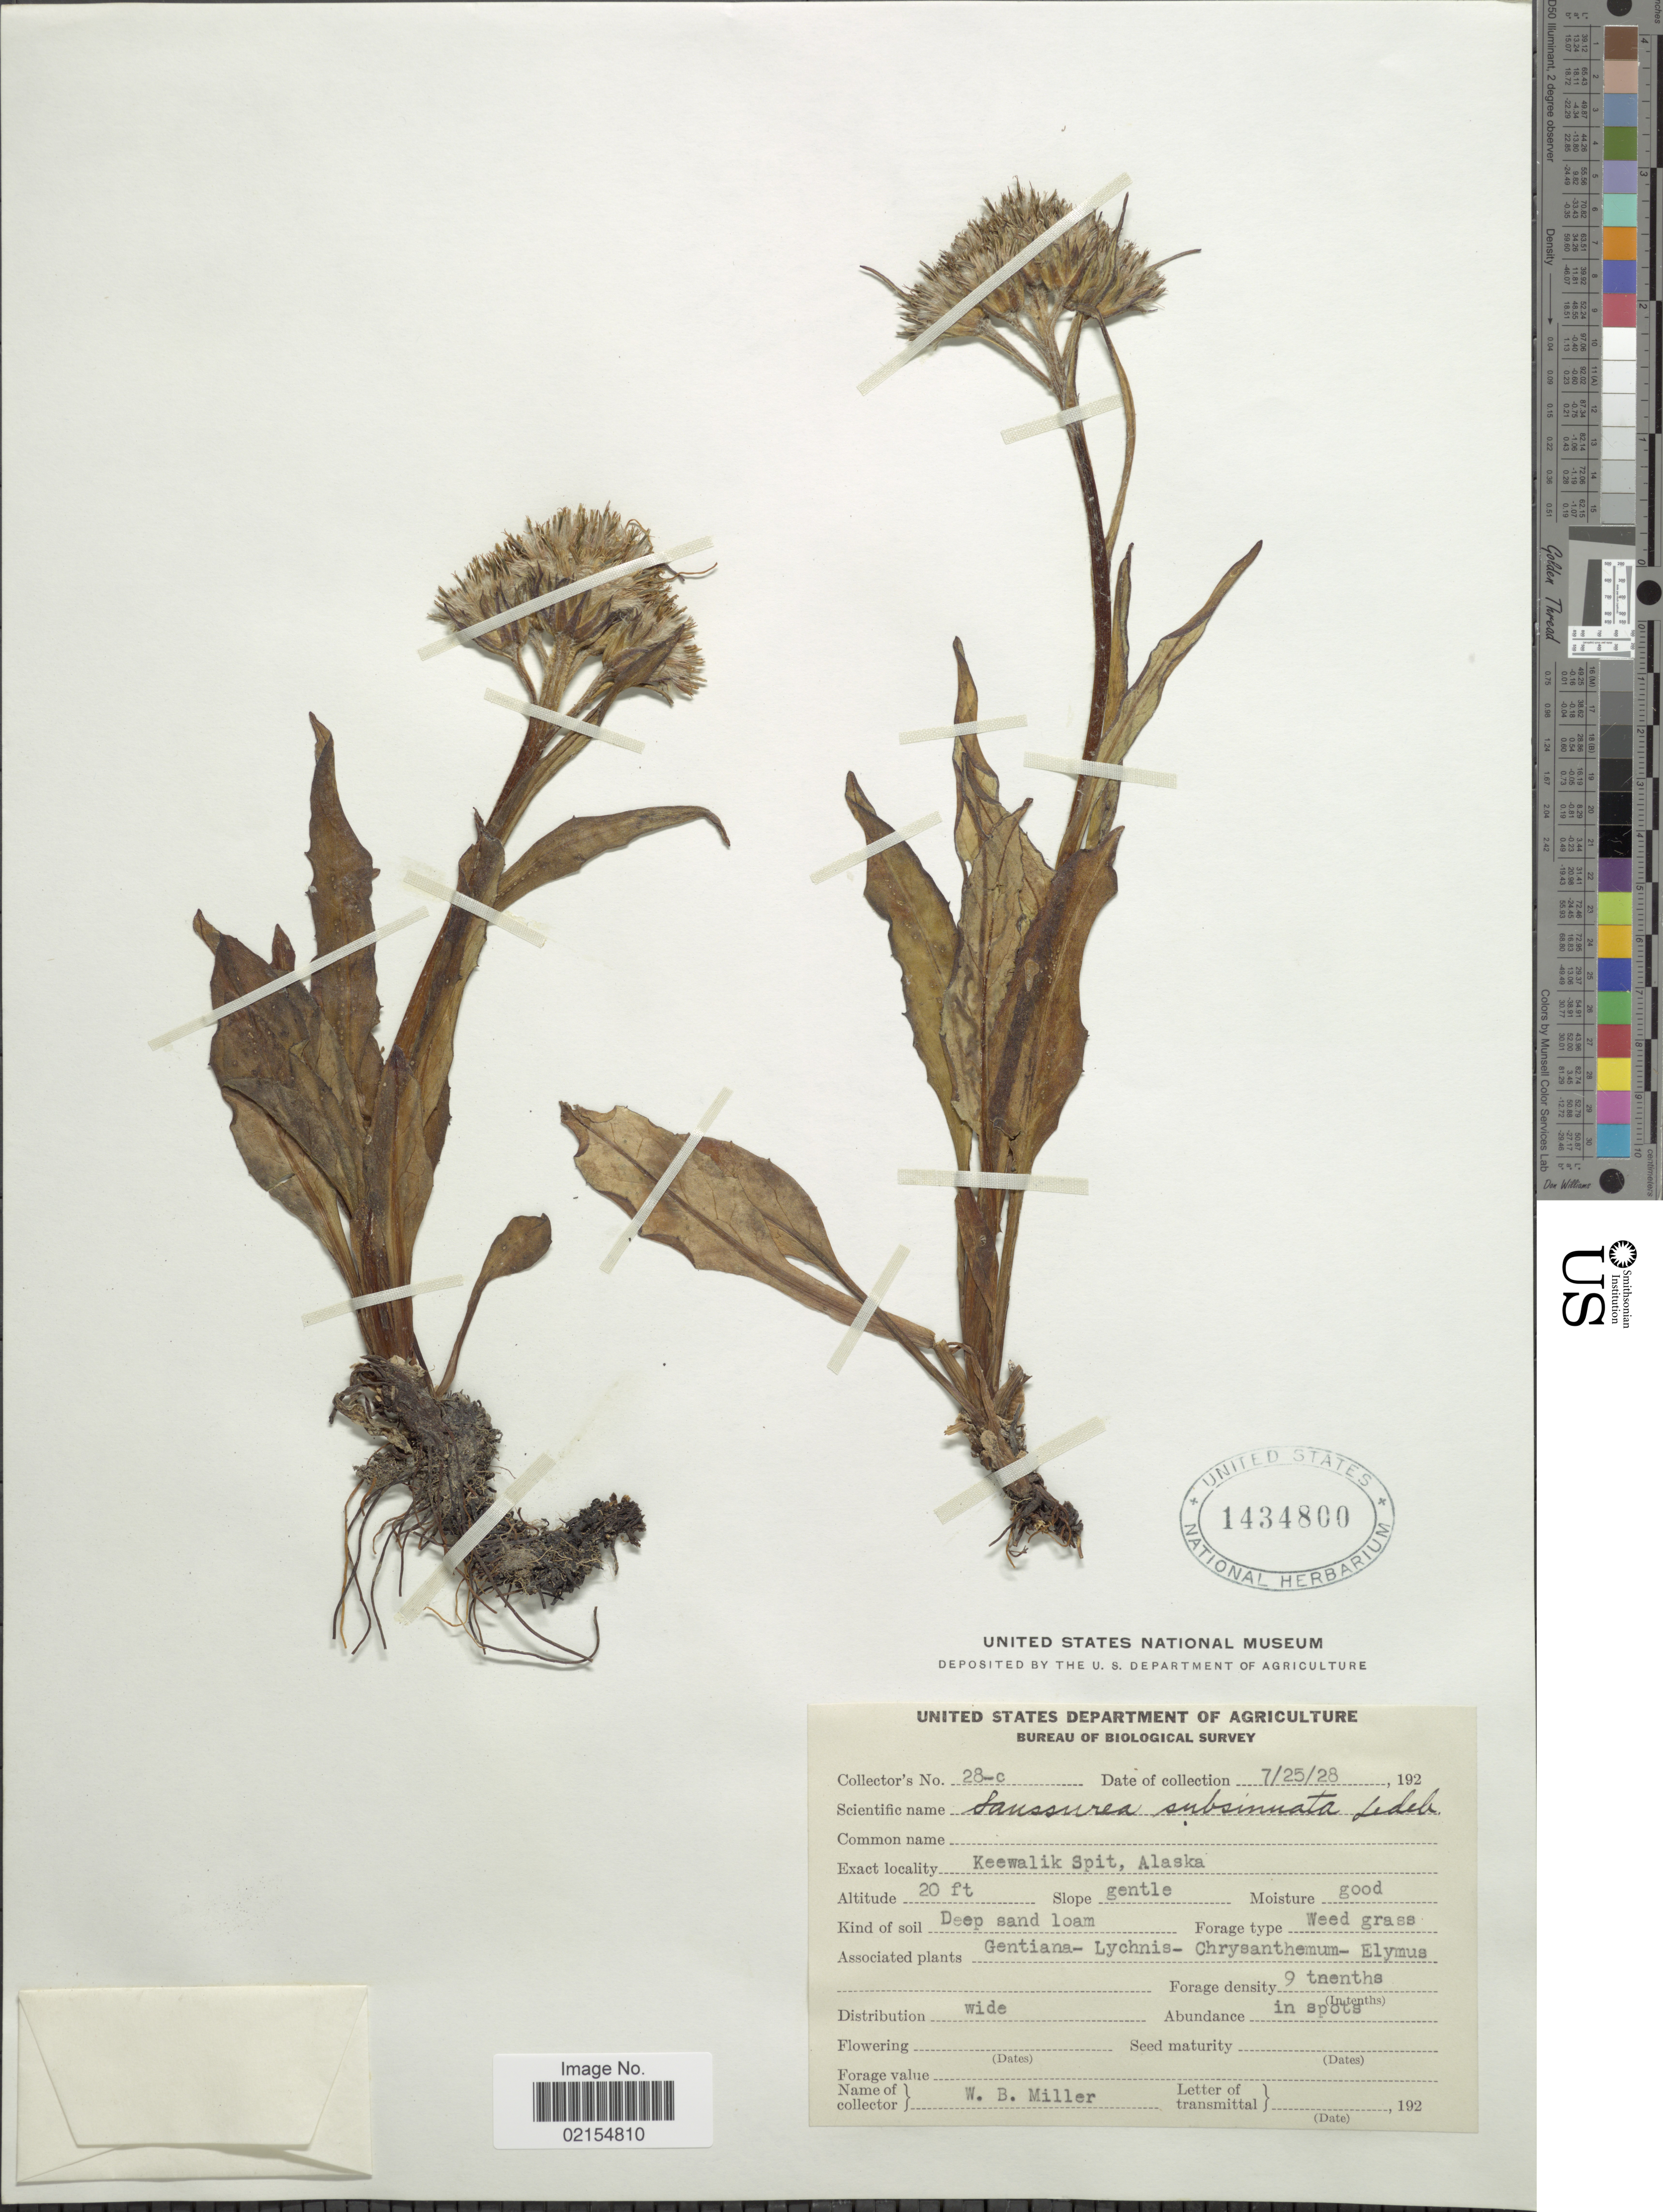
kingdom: Plantae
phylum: Tracheophyta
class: Magnoliopsida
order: Asterales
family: Asteraceae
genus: Saussurea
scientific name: Saussurea nuda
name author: Ledeb.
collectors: W. Miller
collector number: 28-c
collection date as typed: Transcribed d/m/y: 25/7/28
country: United States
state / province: Alaska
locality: Keewalik Spit, Alaska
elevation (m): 6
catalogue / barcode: US 1434800